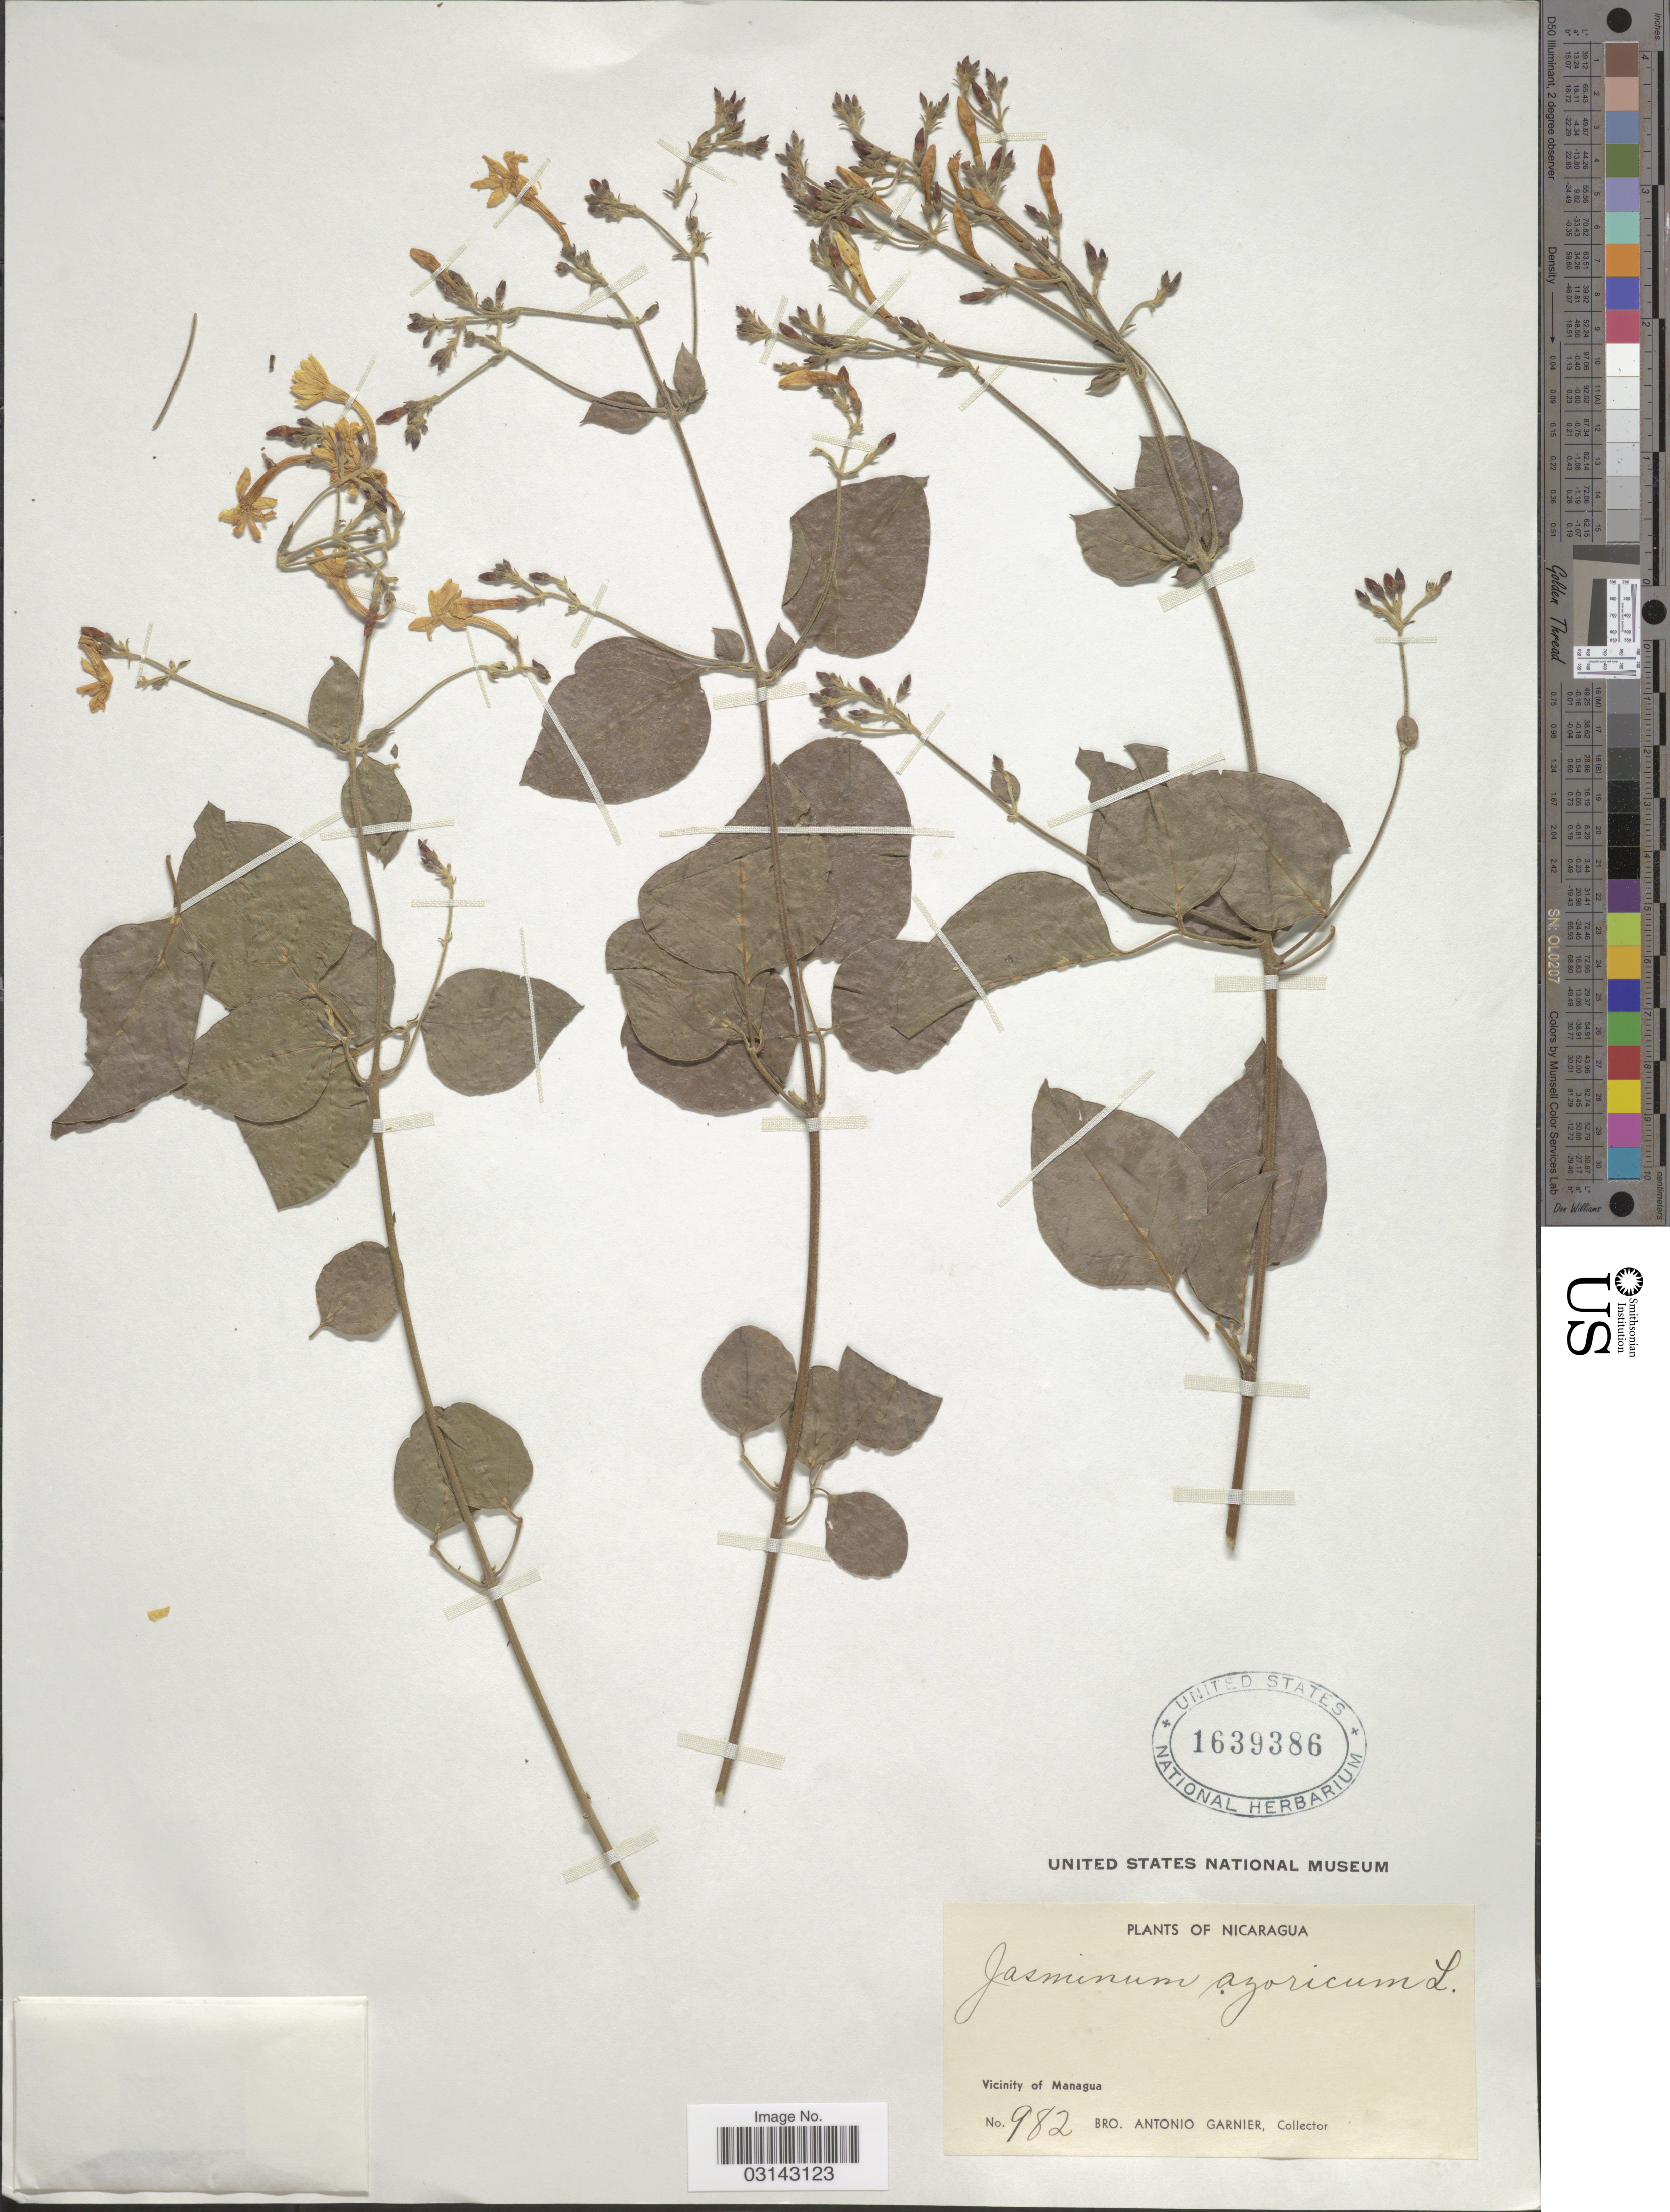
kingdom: Plantae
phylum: Tracheophyta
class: Magnoliopsida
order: Lamiales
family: Oleaceae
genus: Jasminum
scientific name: Jasminum azoricum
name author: L.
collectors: Bro. A. Garnier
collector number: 982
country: Nicaragua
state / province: Managua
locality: Vicinity of Managua.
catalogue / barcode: US 1639386